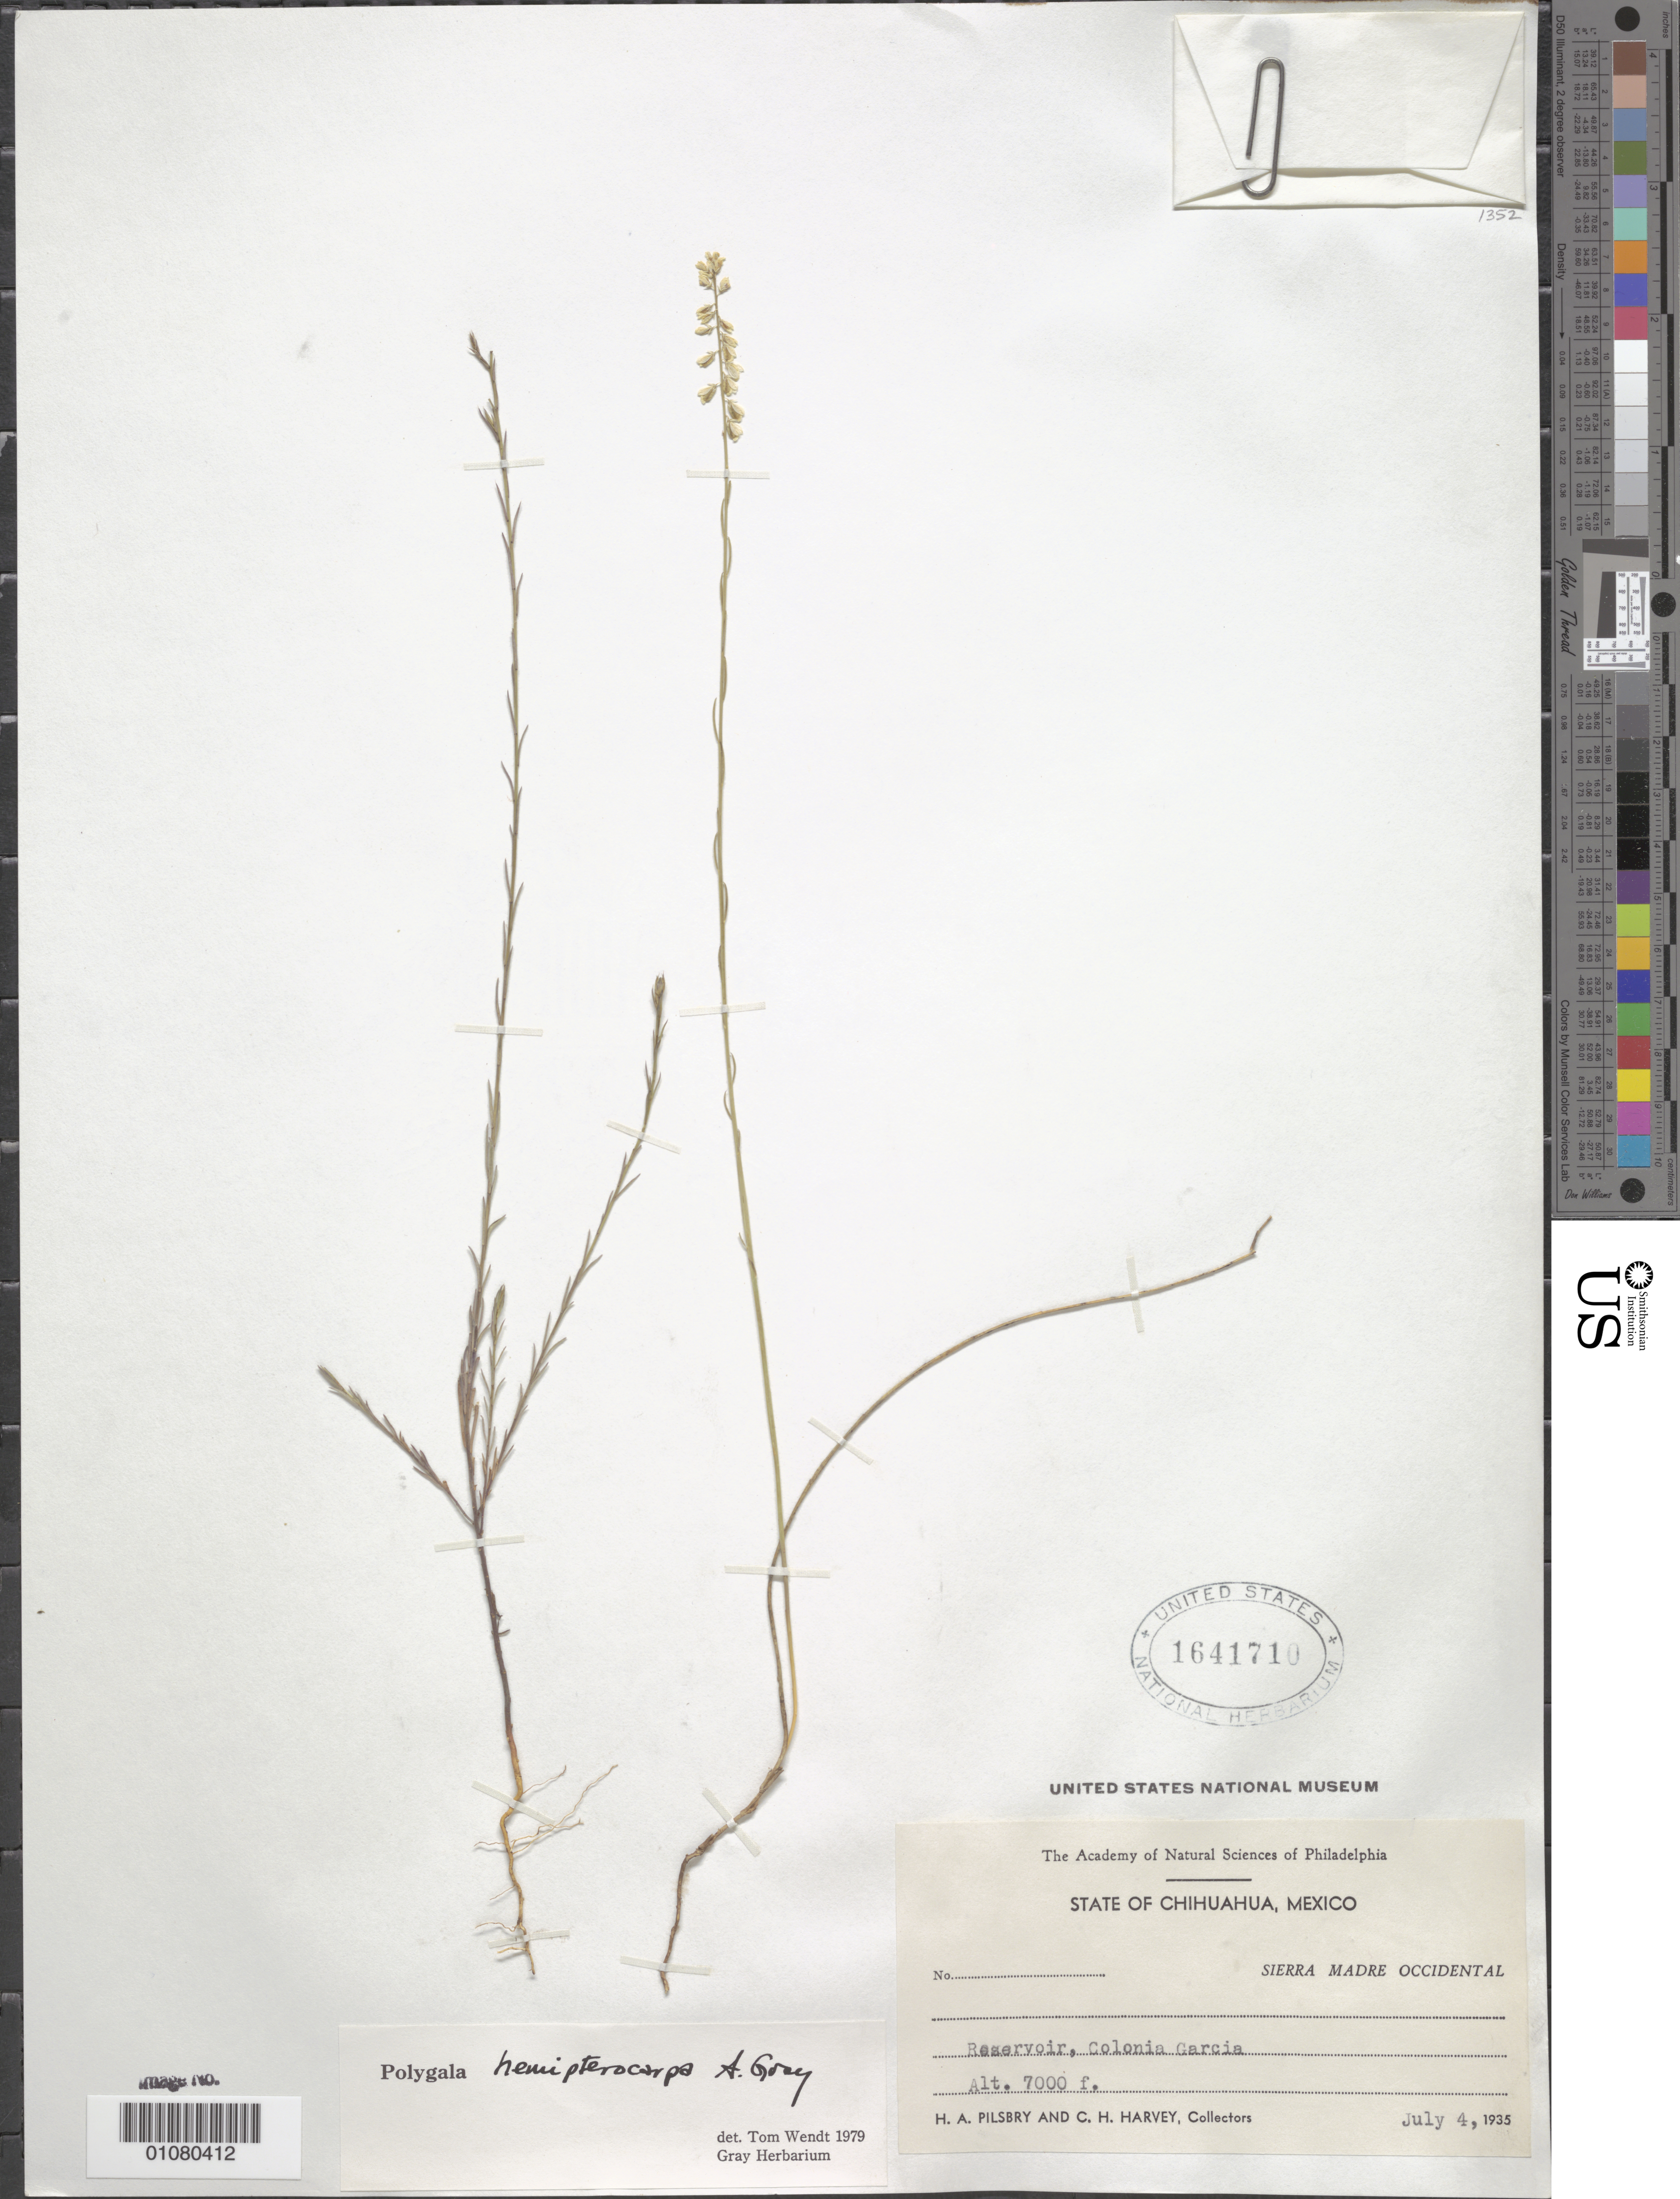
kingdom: Plantae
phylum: Tracheophyta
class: Magnoliopsida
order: Fabales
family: Polygalaceae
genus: Polygala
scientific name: Polygala hemipterocarpa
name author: A. Gray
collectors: H. Pilsbry & C. H. Harvey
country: Mexico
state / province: Chihuahua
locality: Sierra Madre Occidental, Reservoir, Colonia Garcia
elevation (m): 2134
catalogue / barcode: US 1641710